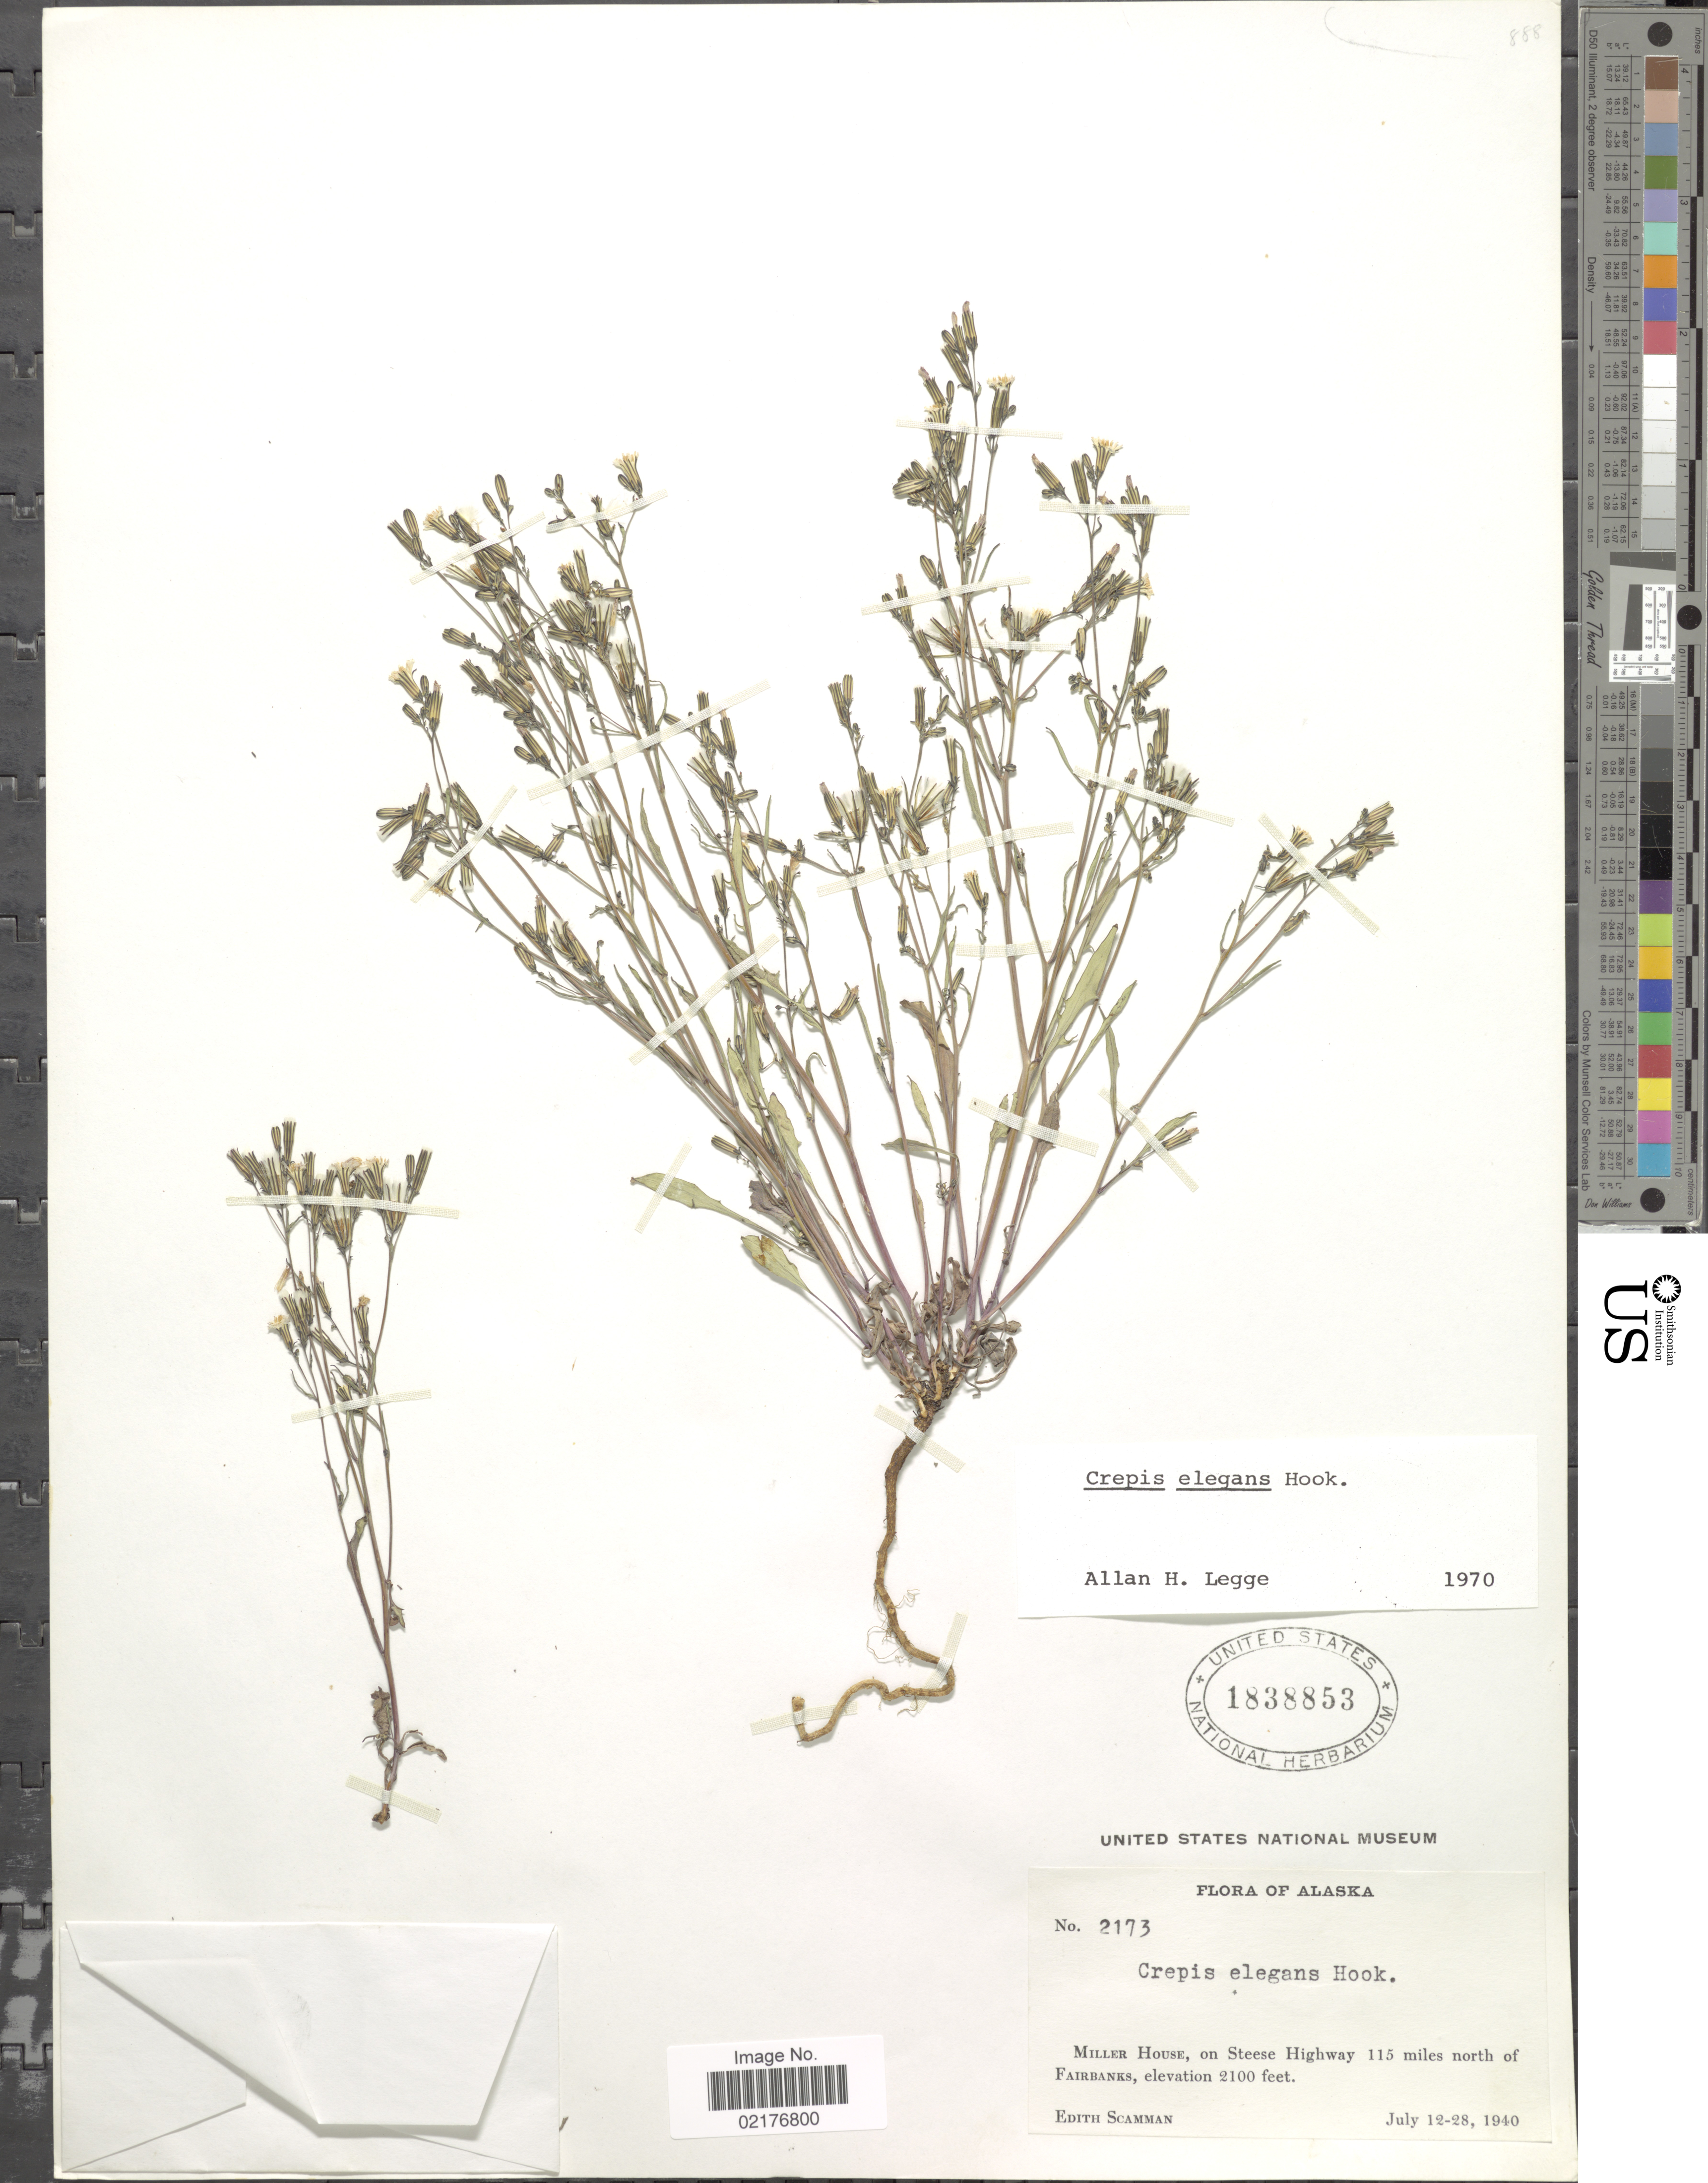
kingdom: Plantae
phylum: Tracheophyta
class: Magnoliopsida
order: Asterales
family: Asteraceae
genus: Askellia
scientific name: Askellia elegans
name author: (Hook.) W.A. Weber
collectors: E. Scamman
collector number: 2173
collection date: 1940-07-12/1940-07-28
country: United States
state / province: Alaska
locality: Miller House, on Steese Highway 115 miles north of Fairbanks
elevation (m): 640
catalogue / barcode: US 1838853